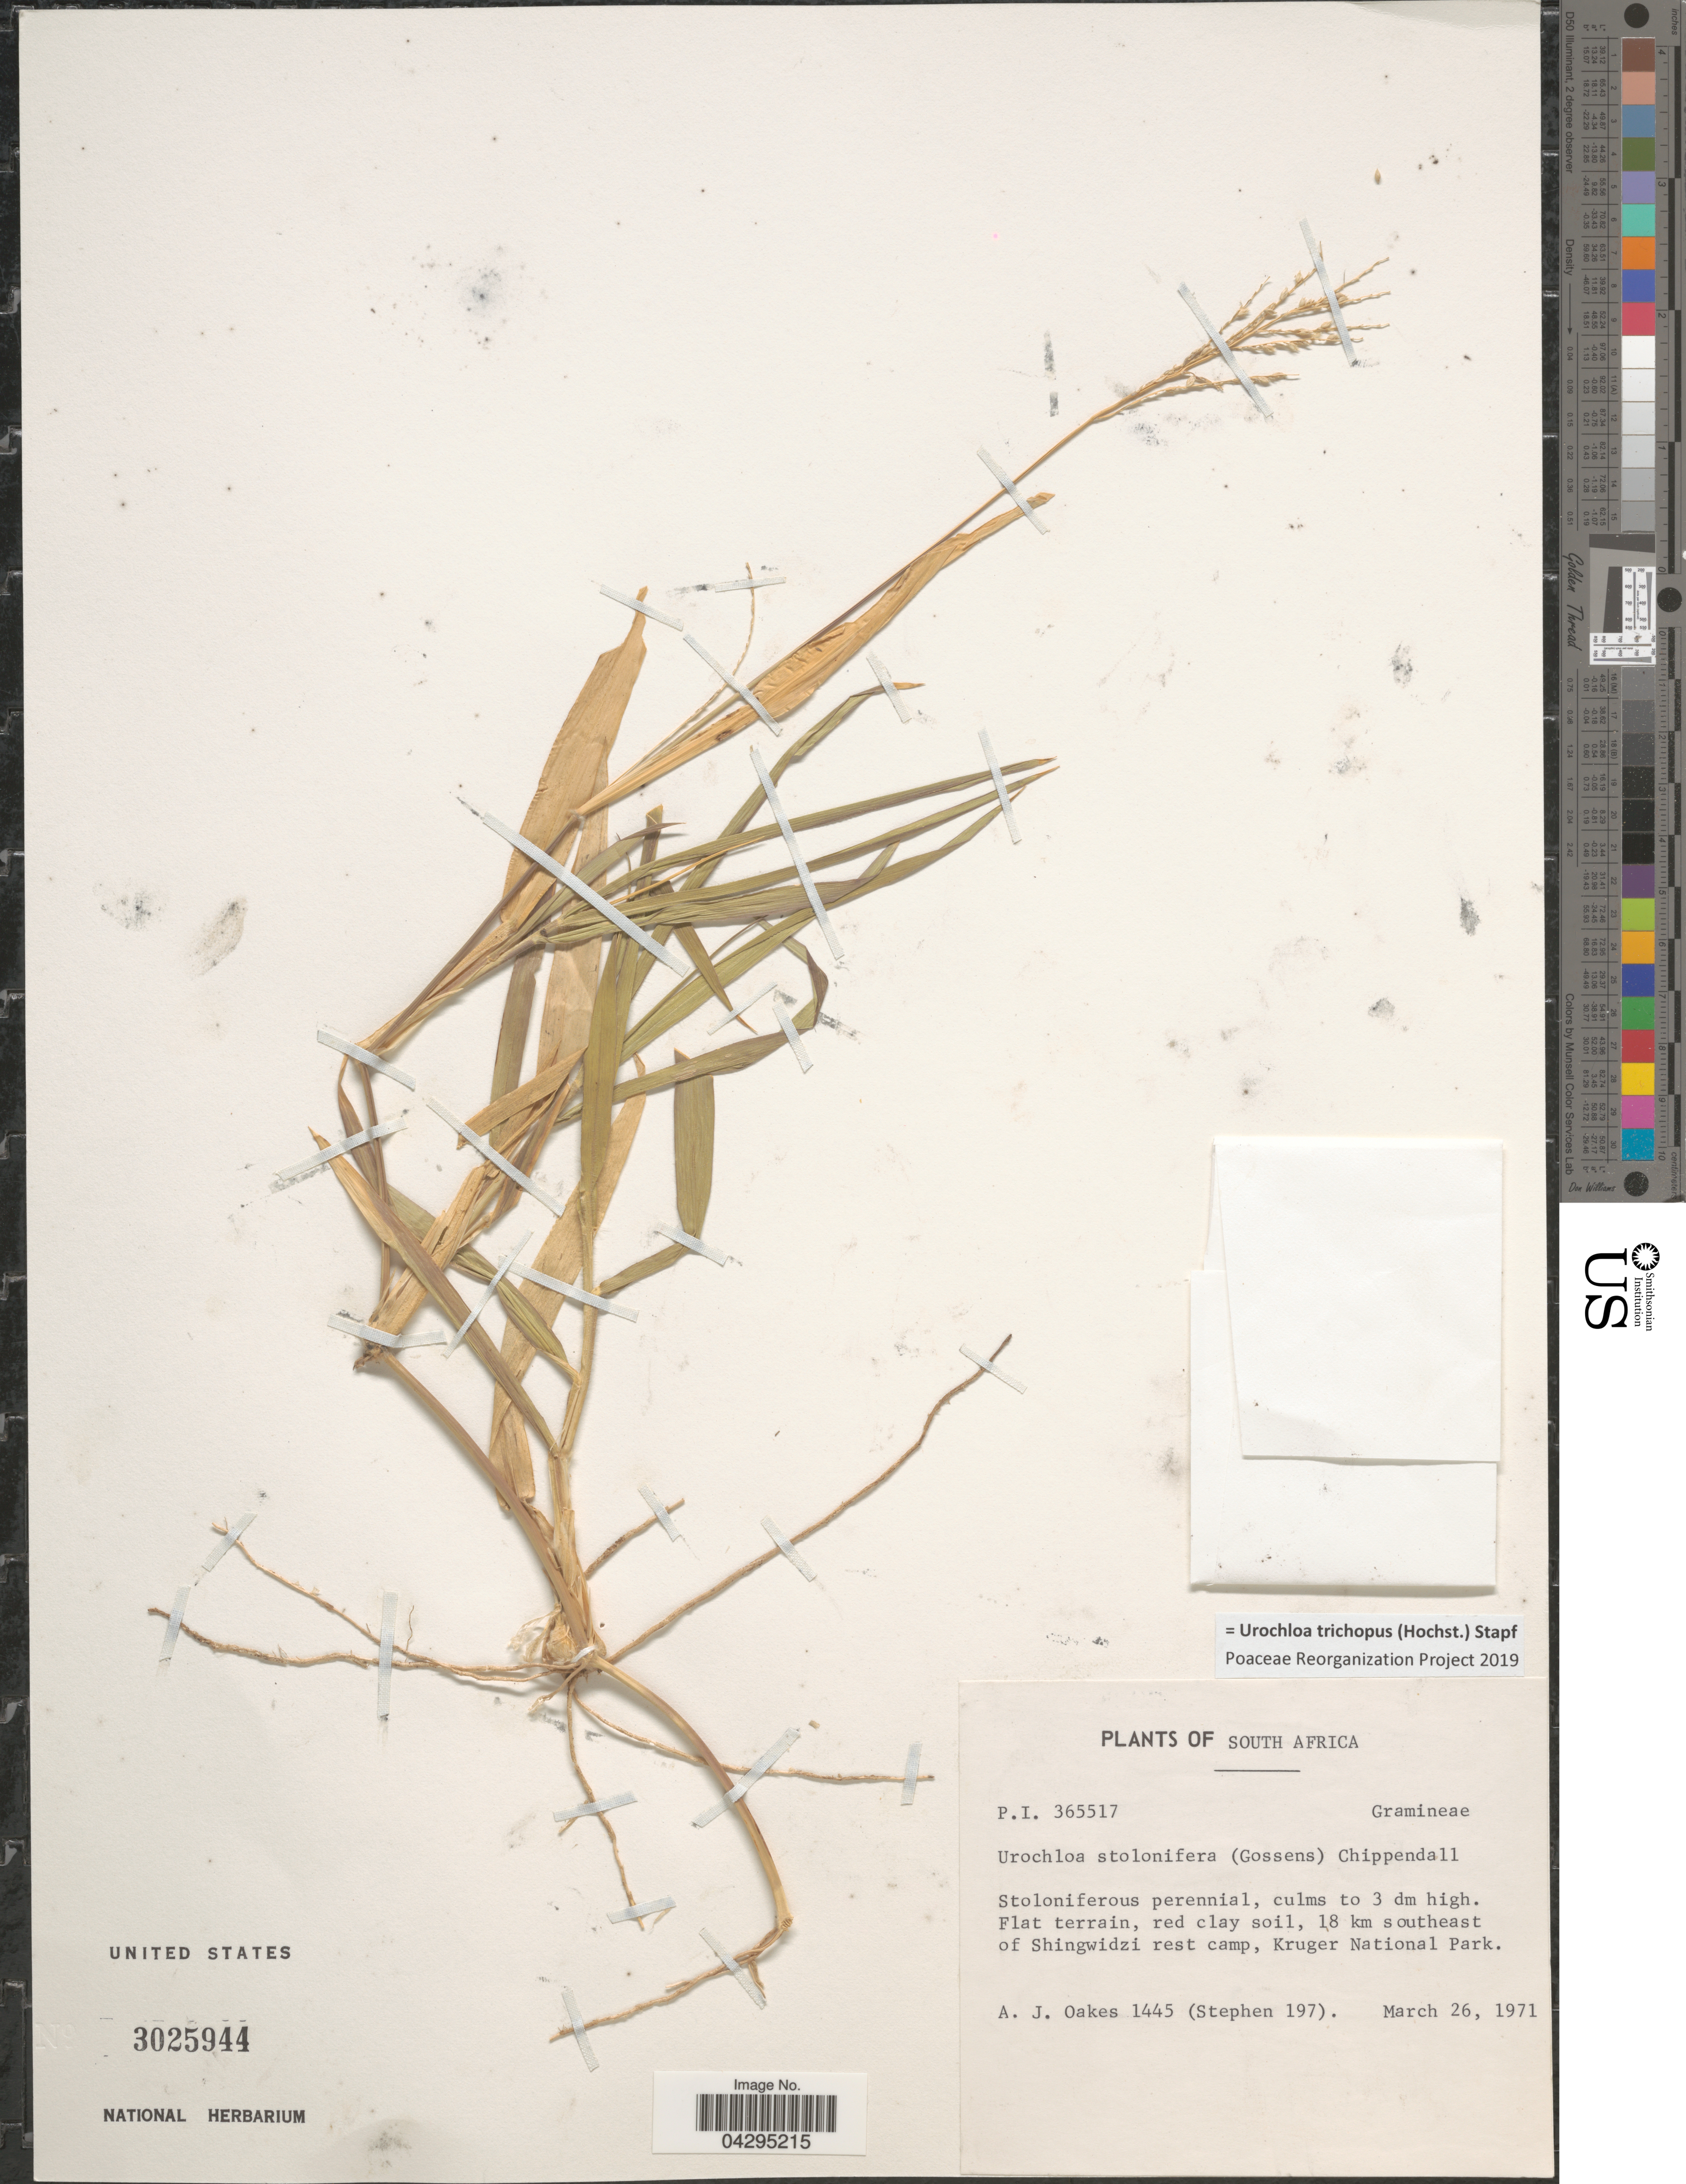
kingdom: Plantae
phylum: Tracheophyta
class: Liliopsida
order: Poales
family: Poaceae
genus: Urochloa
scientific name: Urochloa trichopus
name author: (Hochst.) Stapf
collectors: A. Oakes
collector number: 1445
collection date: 1971-03-26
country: South Africa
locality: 19 km southeast of Shingwidzi rest camp, Kruger National Park.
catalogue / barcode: US 3025944